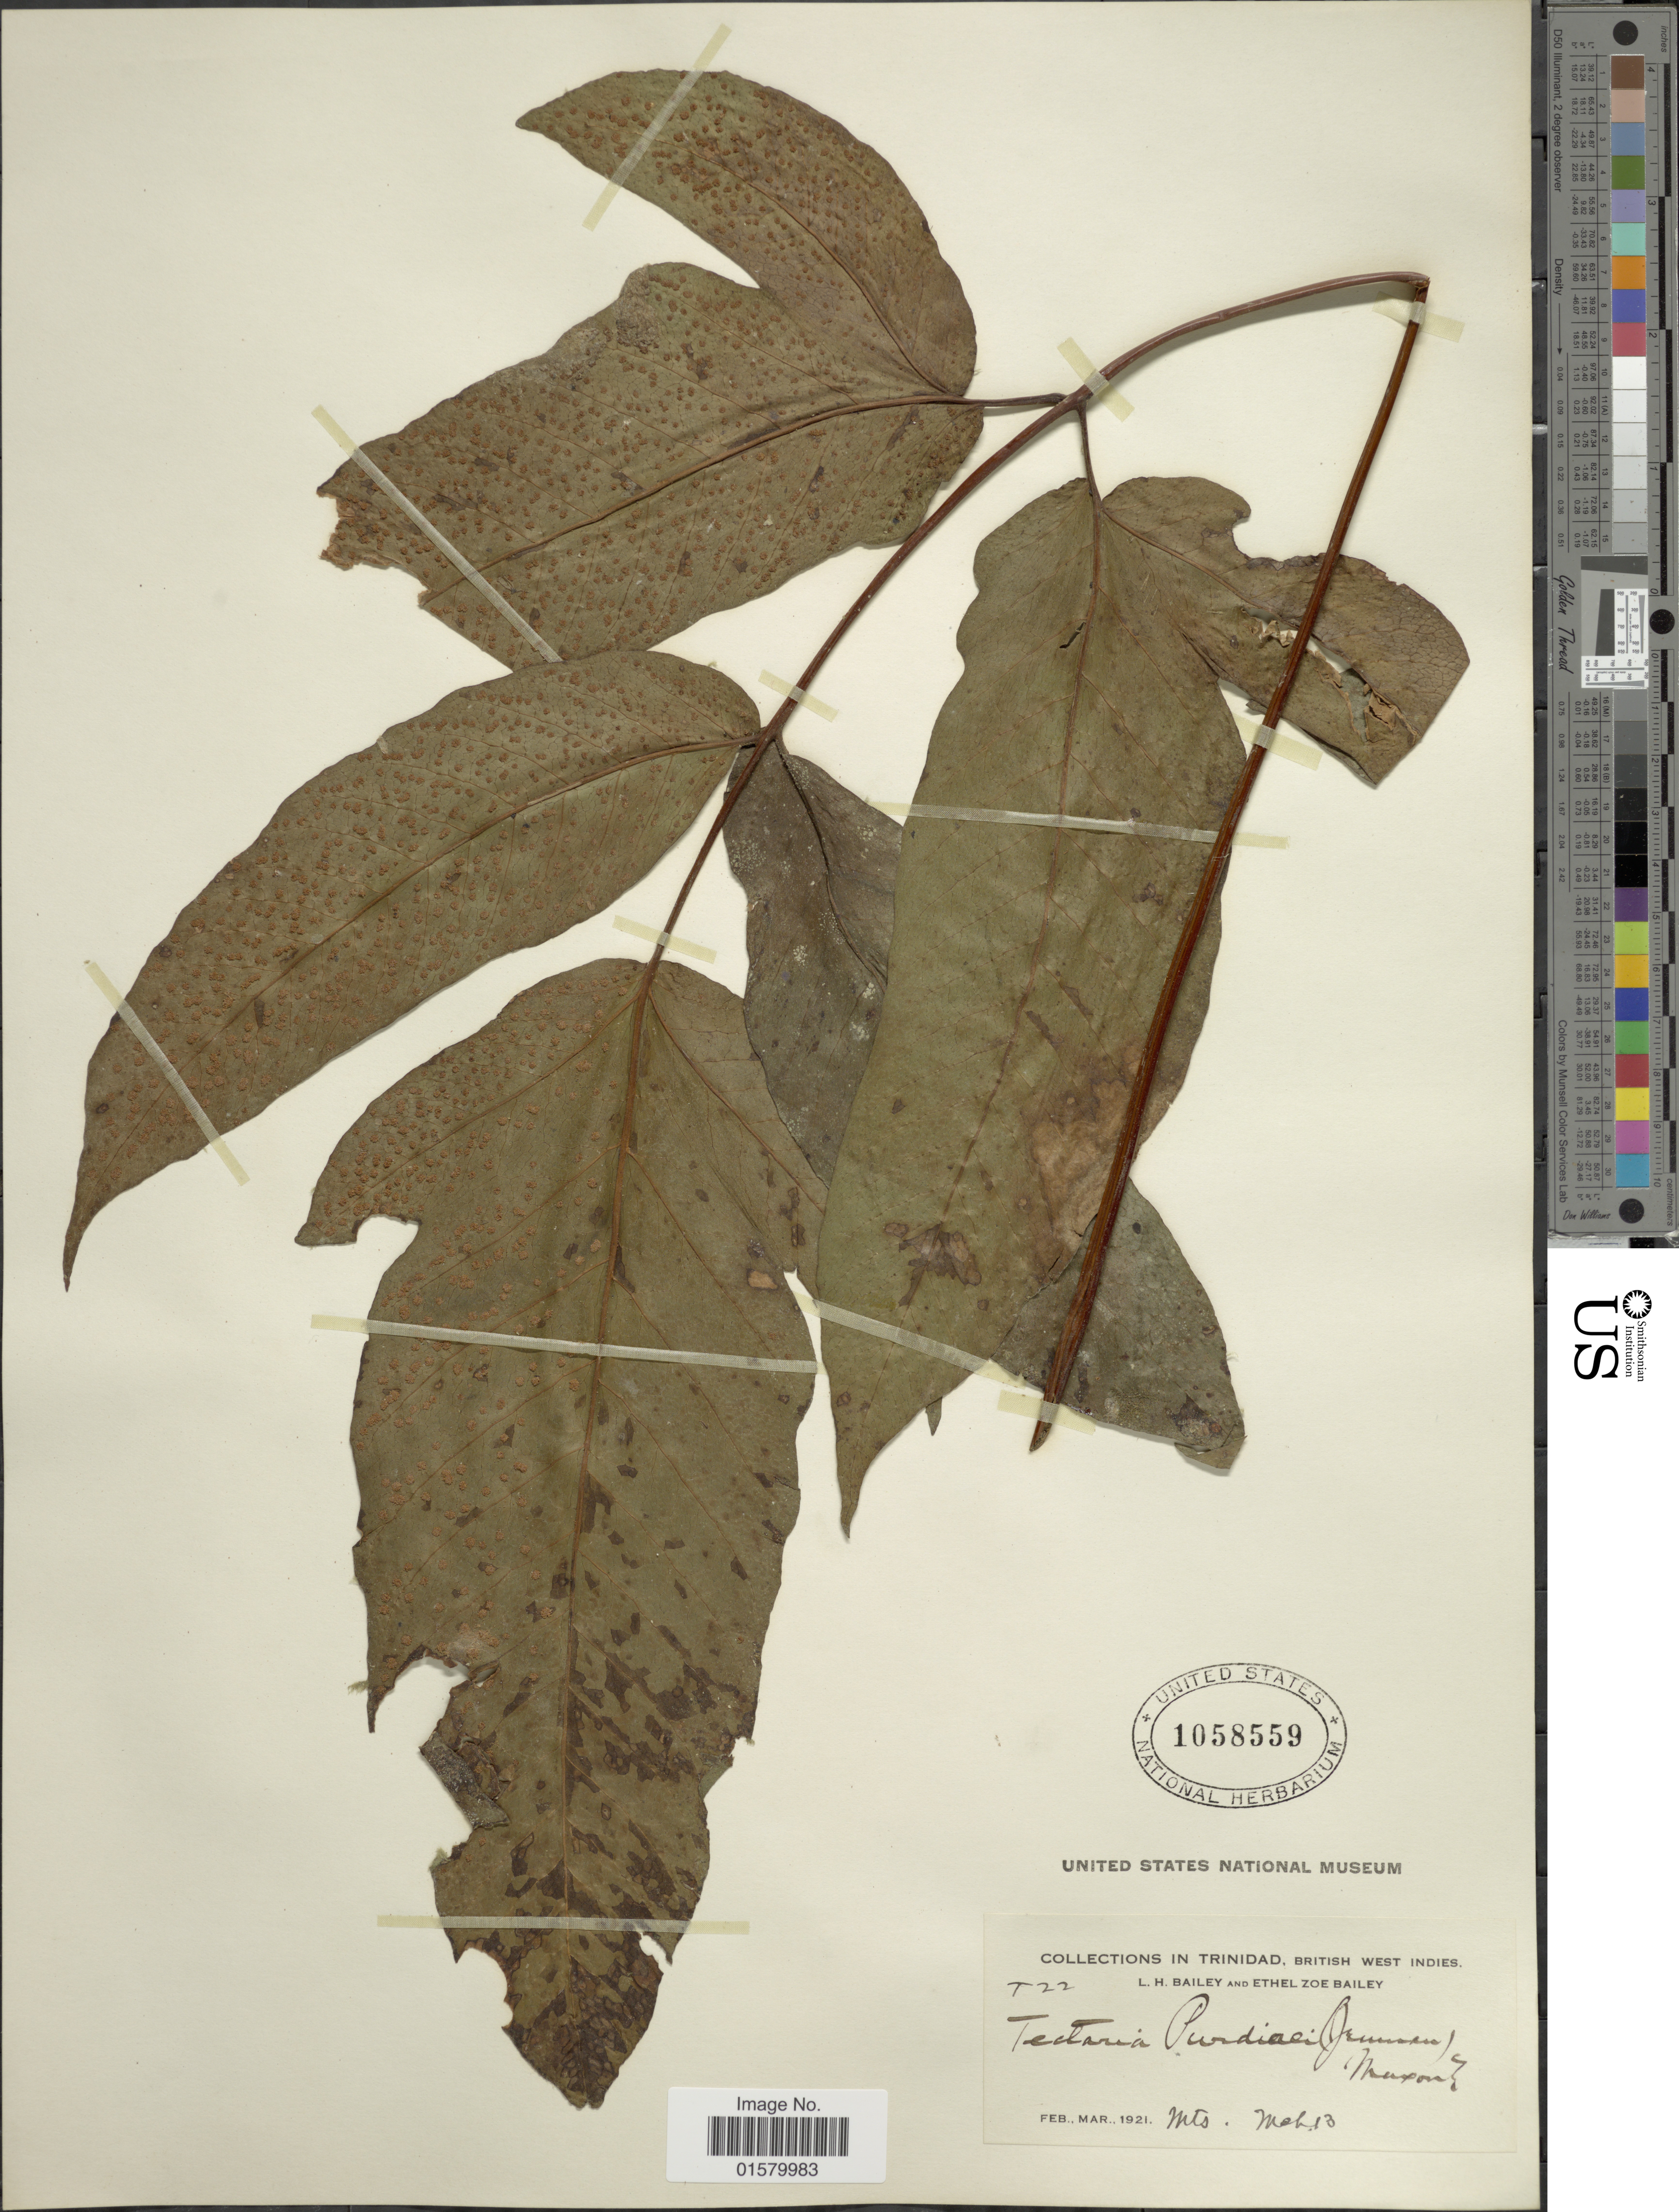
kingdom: Plantae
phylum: Tracheophyta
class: Polypodiopsida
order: Polypodiales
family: Tectariaceae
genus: Tectaria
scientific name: Tectaria trifoliata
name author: (L.) Cav.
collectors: L. H. Bailey & E. Z. Bailey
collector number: T22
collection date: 1921-03-13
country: Trinidad and Tobago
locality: Trinidad, British West Indies, Mts.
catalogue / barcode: US 1058559